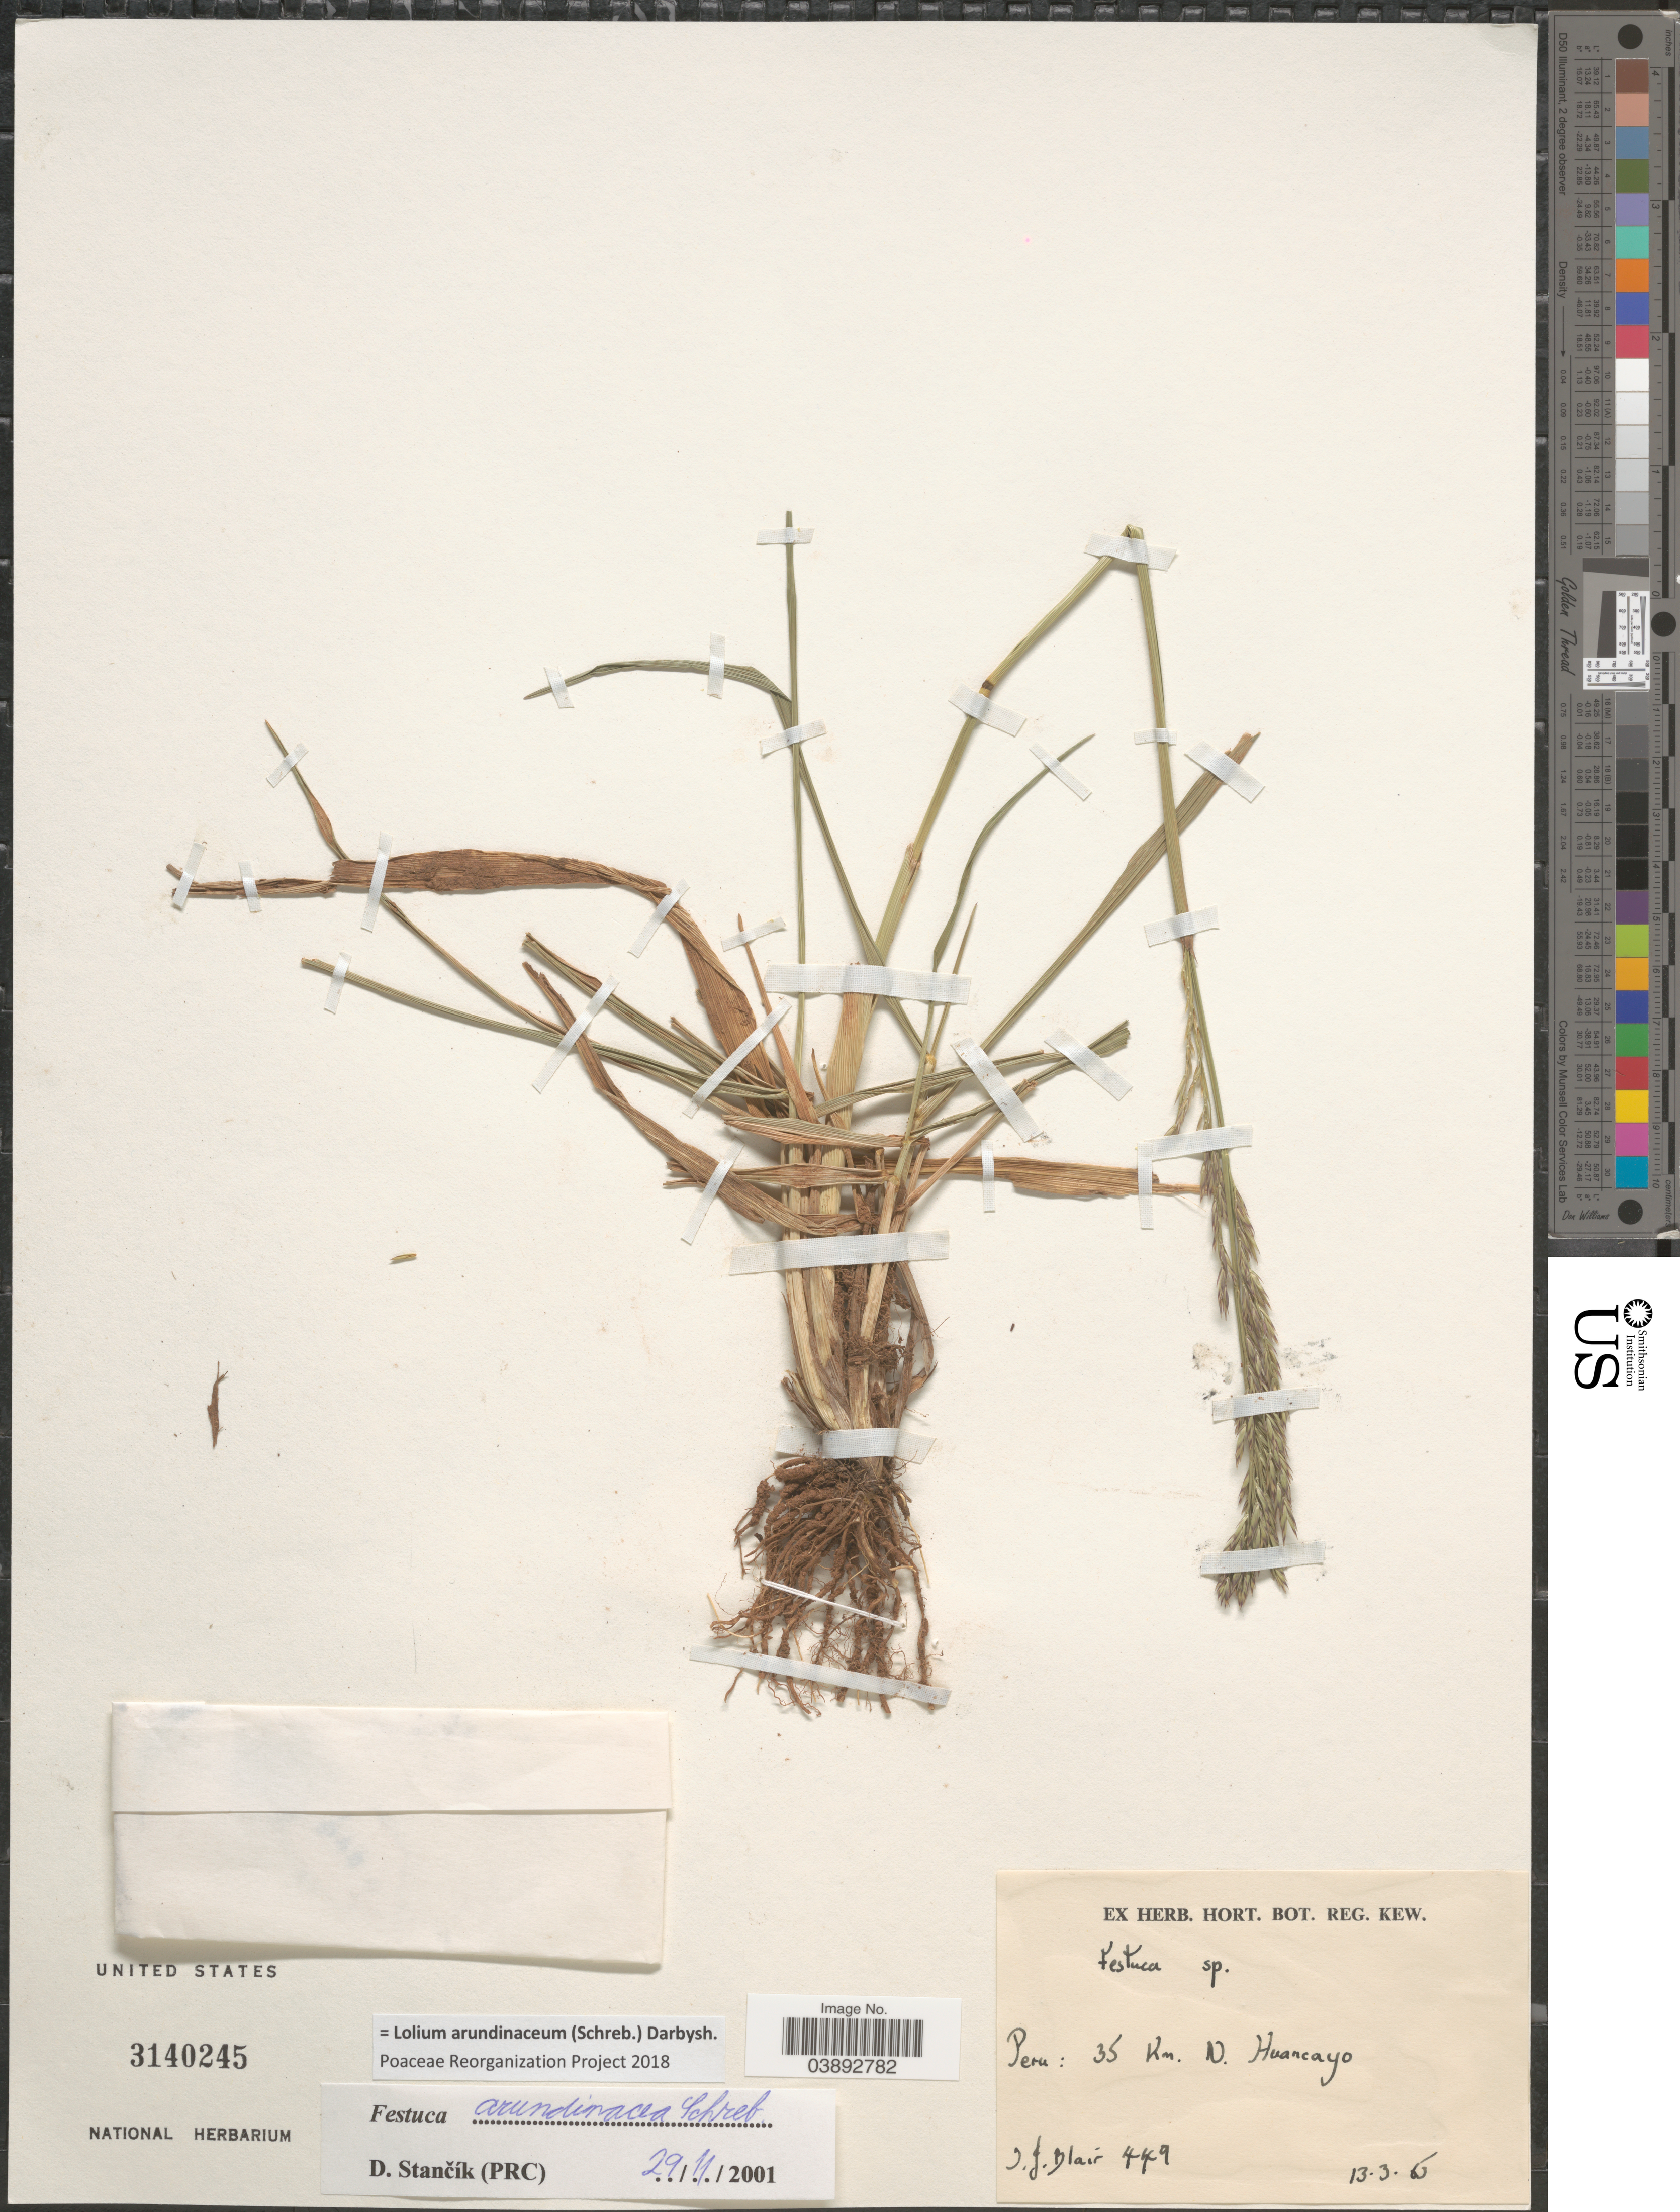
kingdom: Plantae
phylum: Tracheophyta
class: Liliopsida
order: Poales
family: Poaceae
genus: Lolium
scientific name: Lolium arundinaceum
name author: (Schreb.) Darbysh.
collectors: I. Blair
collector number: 449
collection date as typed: Transcribed d/m/y: 13/3/6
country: Peru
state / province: Junín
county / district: Huancayo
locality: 35 Km. N. Huancayo.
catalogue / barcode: US 3140245